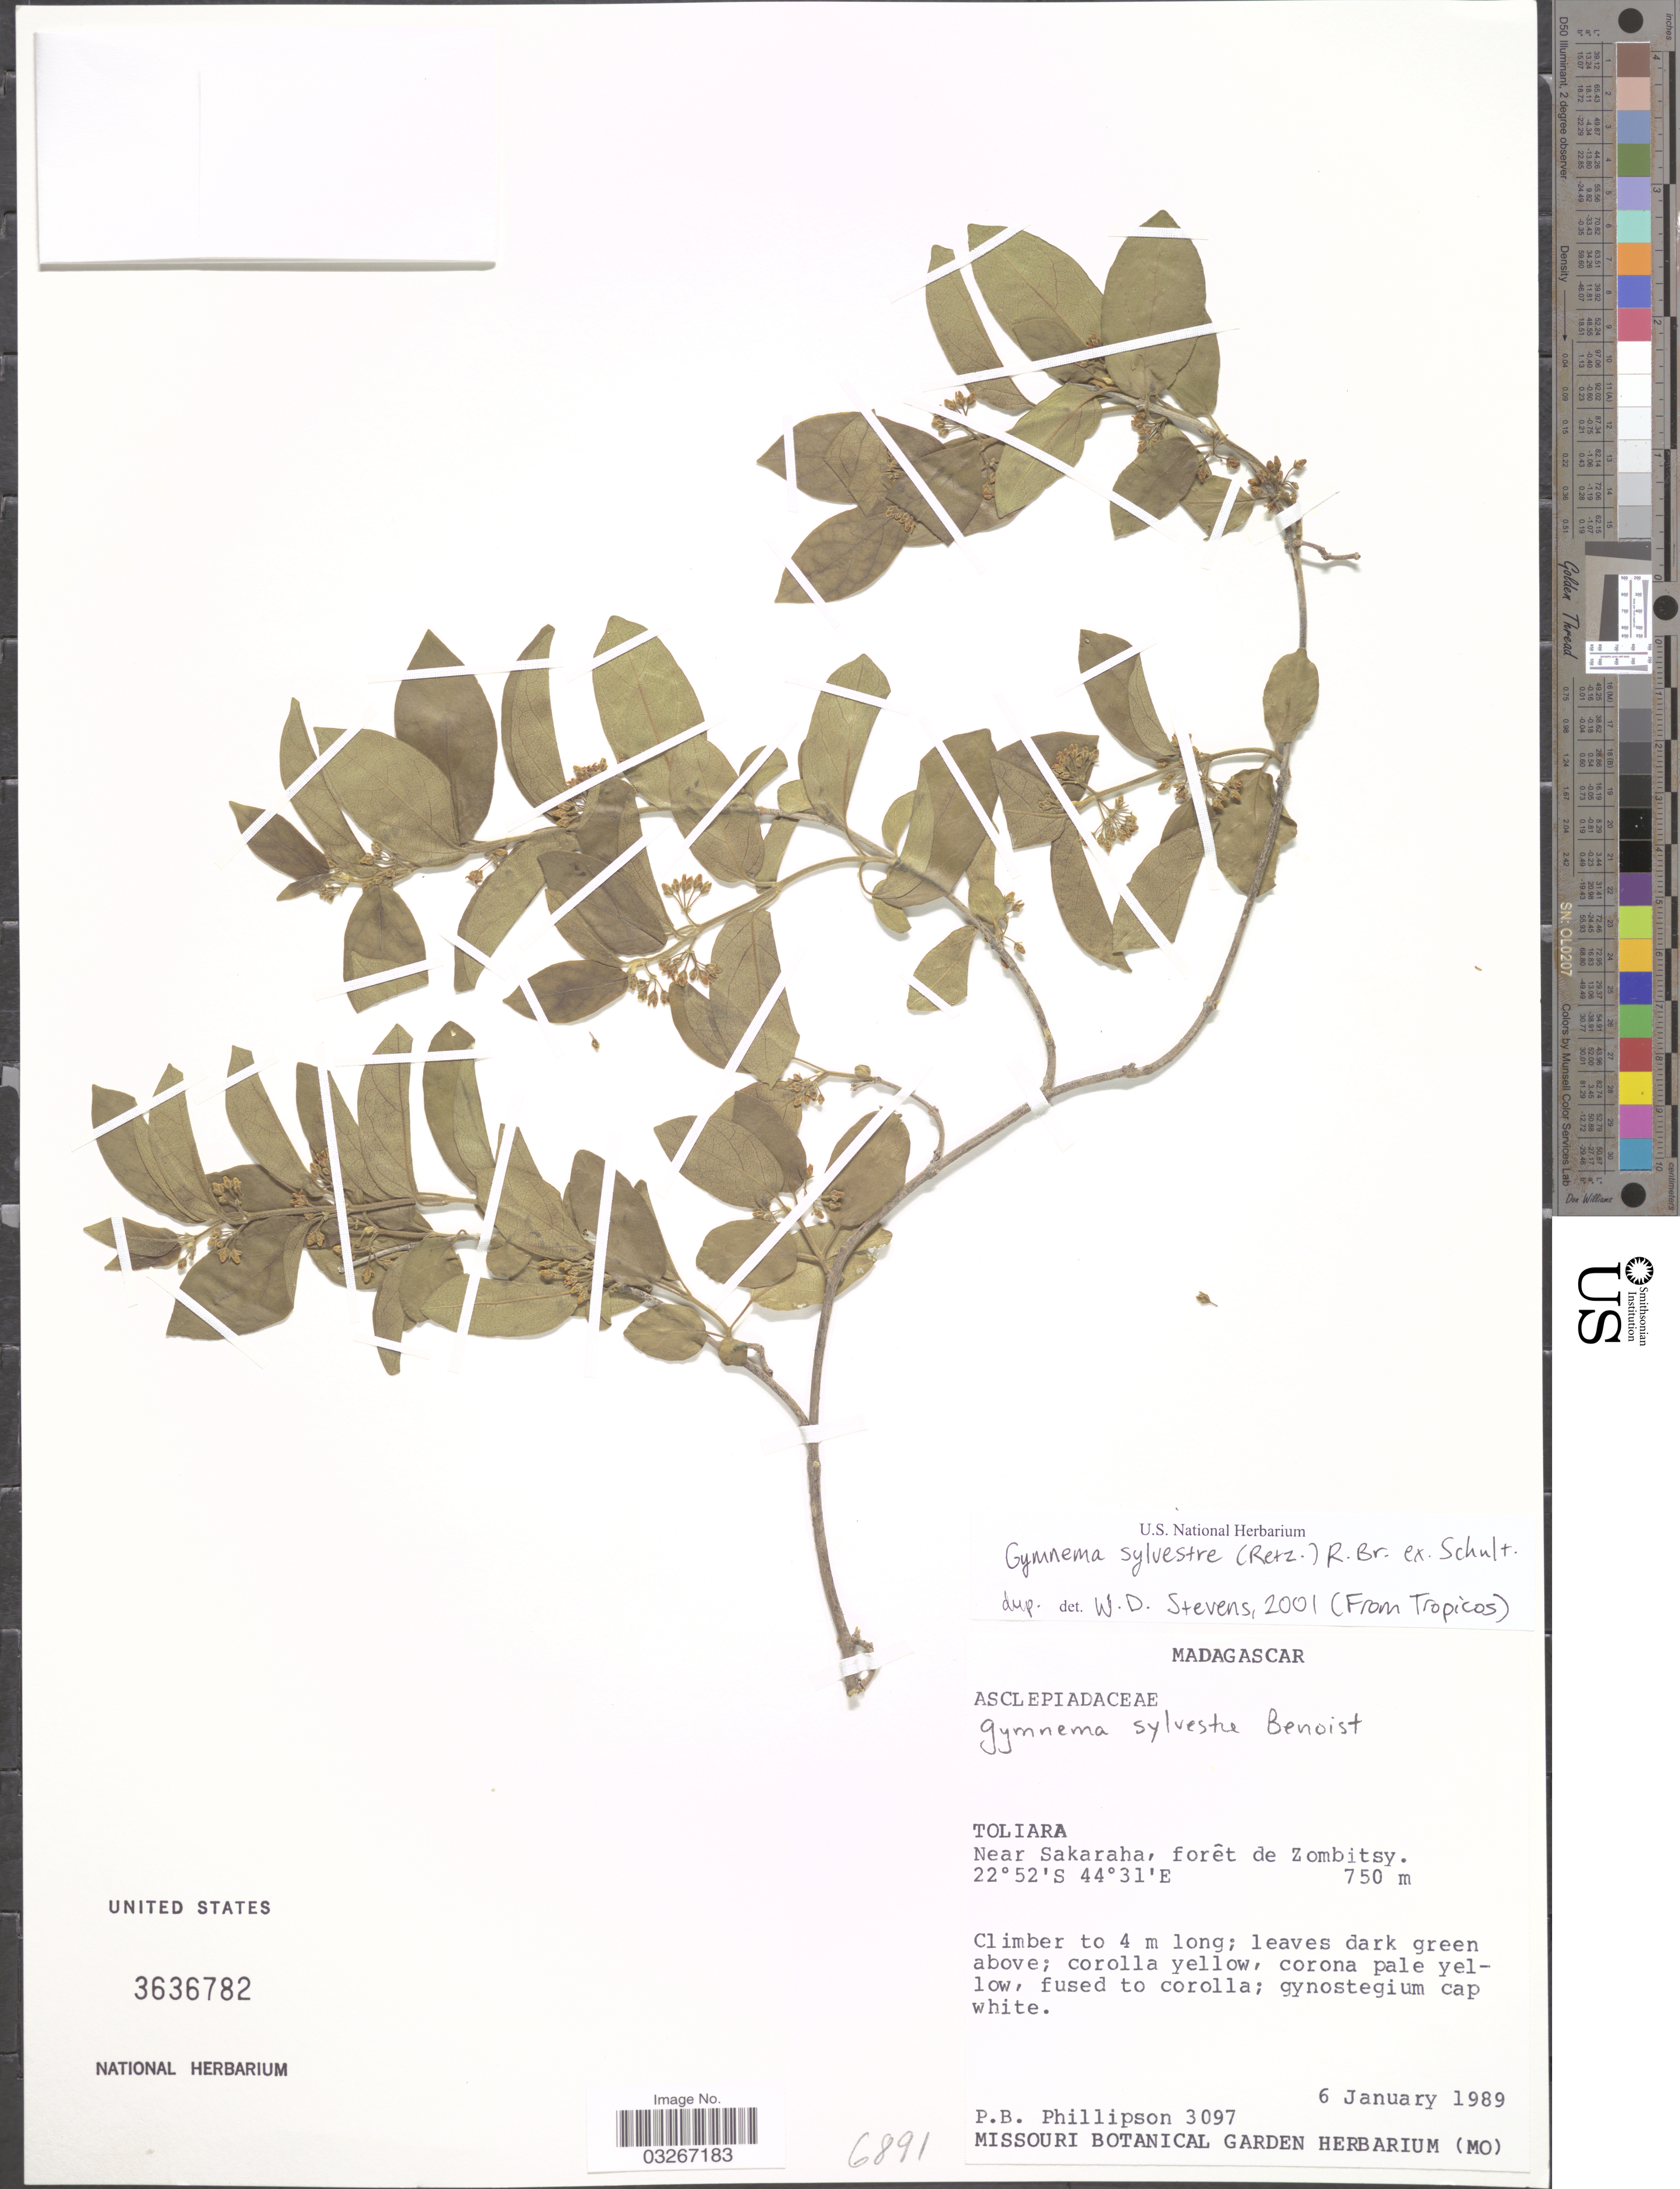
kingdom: Plantae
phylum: Tracheophyta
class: Magnoliopsida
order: Gentianales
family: Apocynaceae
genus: Gymnema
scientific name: Gymnema sylvestre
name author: (Retz.) R. Br. ex Schult. in Roem. & Schult.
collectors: P. B. Phillipson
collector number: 3097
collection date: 1989-01-06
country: Madagascar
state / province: Atsimo-Andrefana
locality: Near Sakaraha, forêt de Zombitsy.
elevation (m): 750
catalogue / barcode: US 3636782